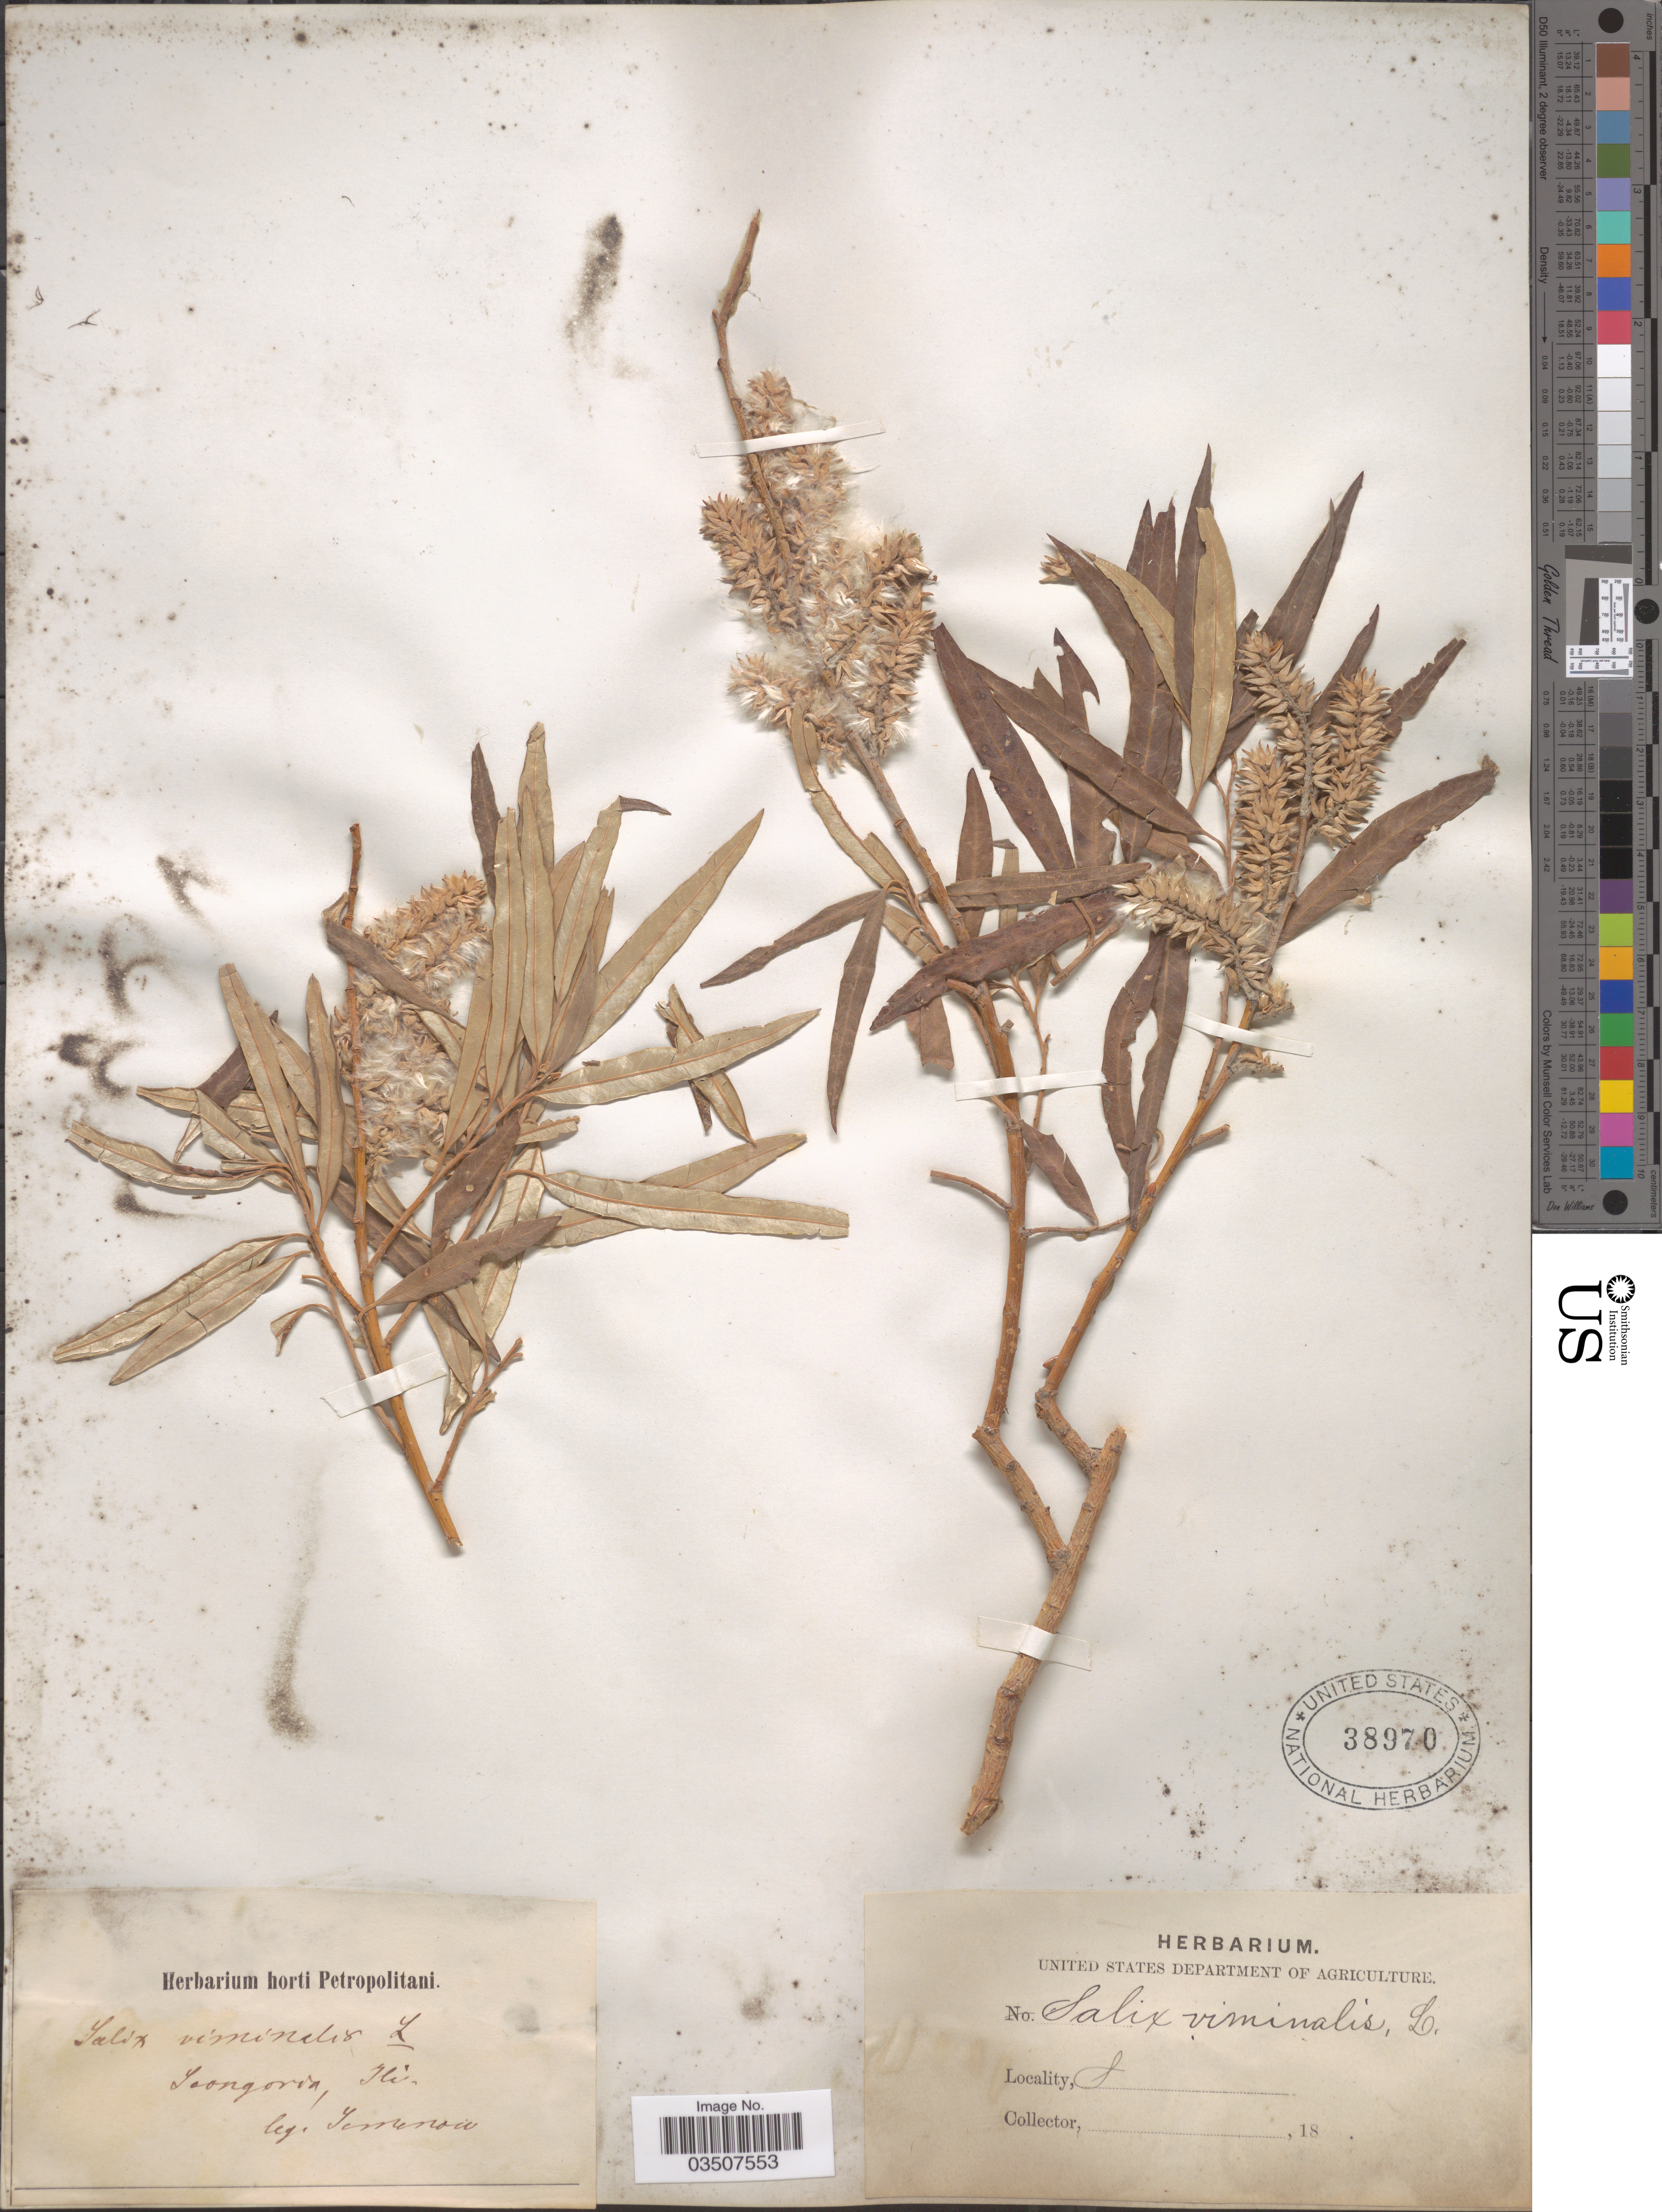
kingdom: Plantae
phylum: Tracheophyta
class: Magnoliopsida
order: Malpighiales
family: Salicaceae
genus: Salix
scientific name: Salix viminalis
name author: L.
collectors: -- Semenov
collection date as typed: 18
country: Kazakhstan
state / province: Almaty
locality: Songoria, Ili.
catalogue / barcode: US 38970